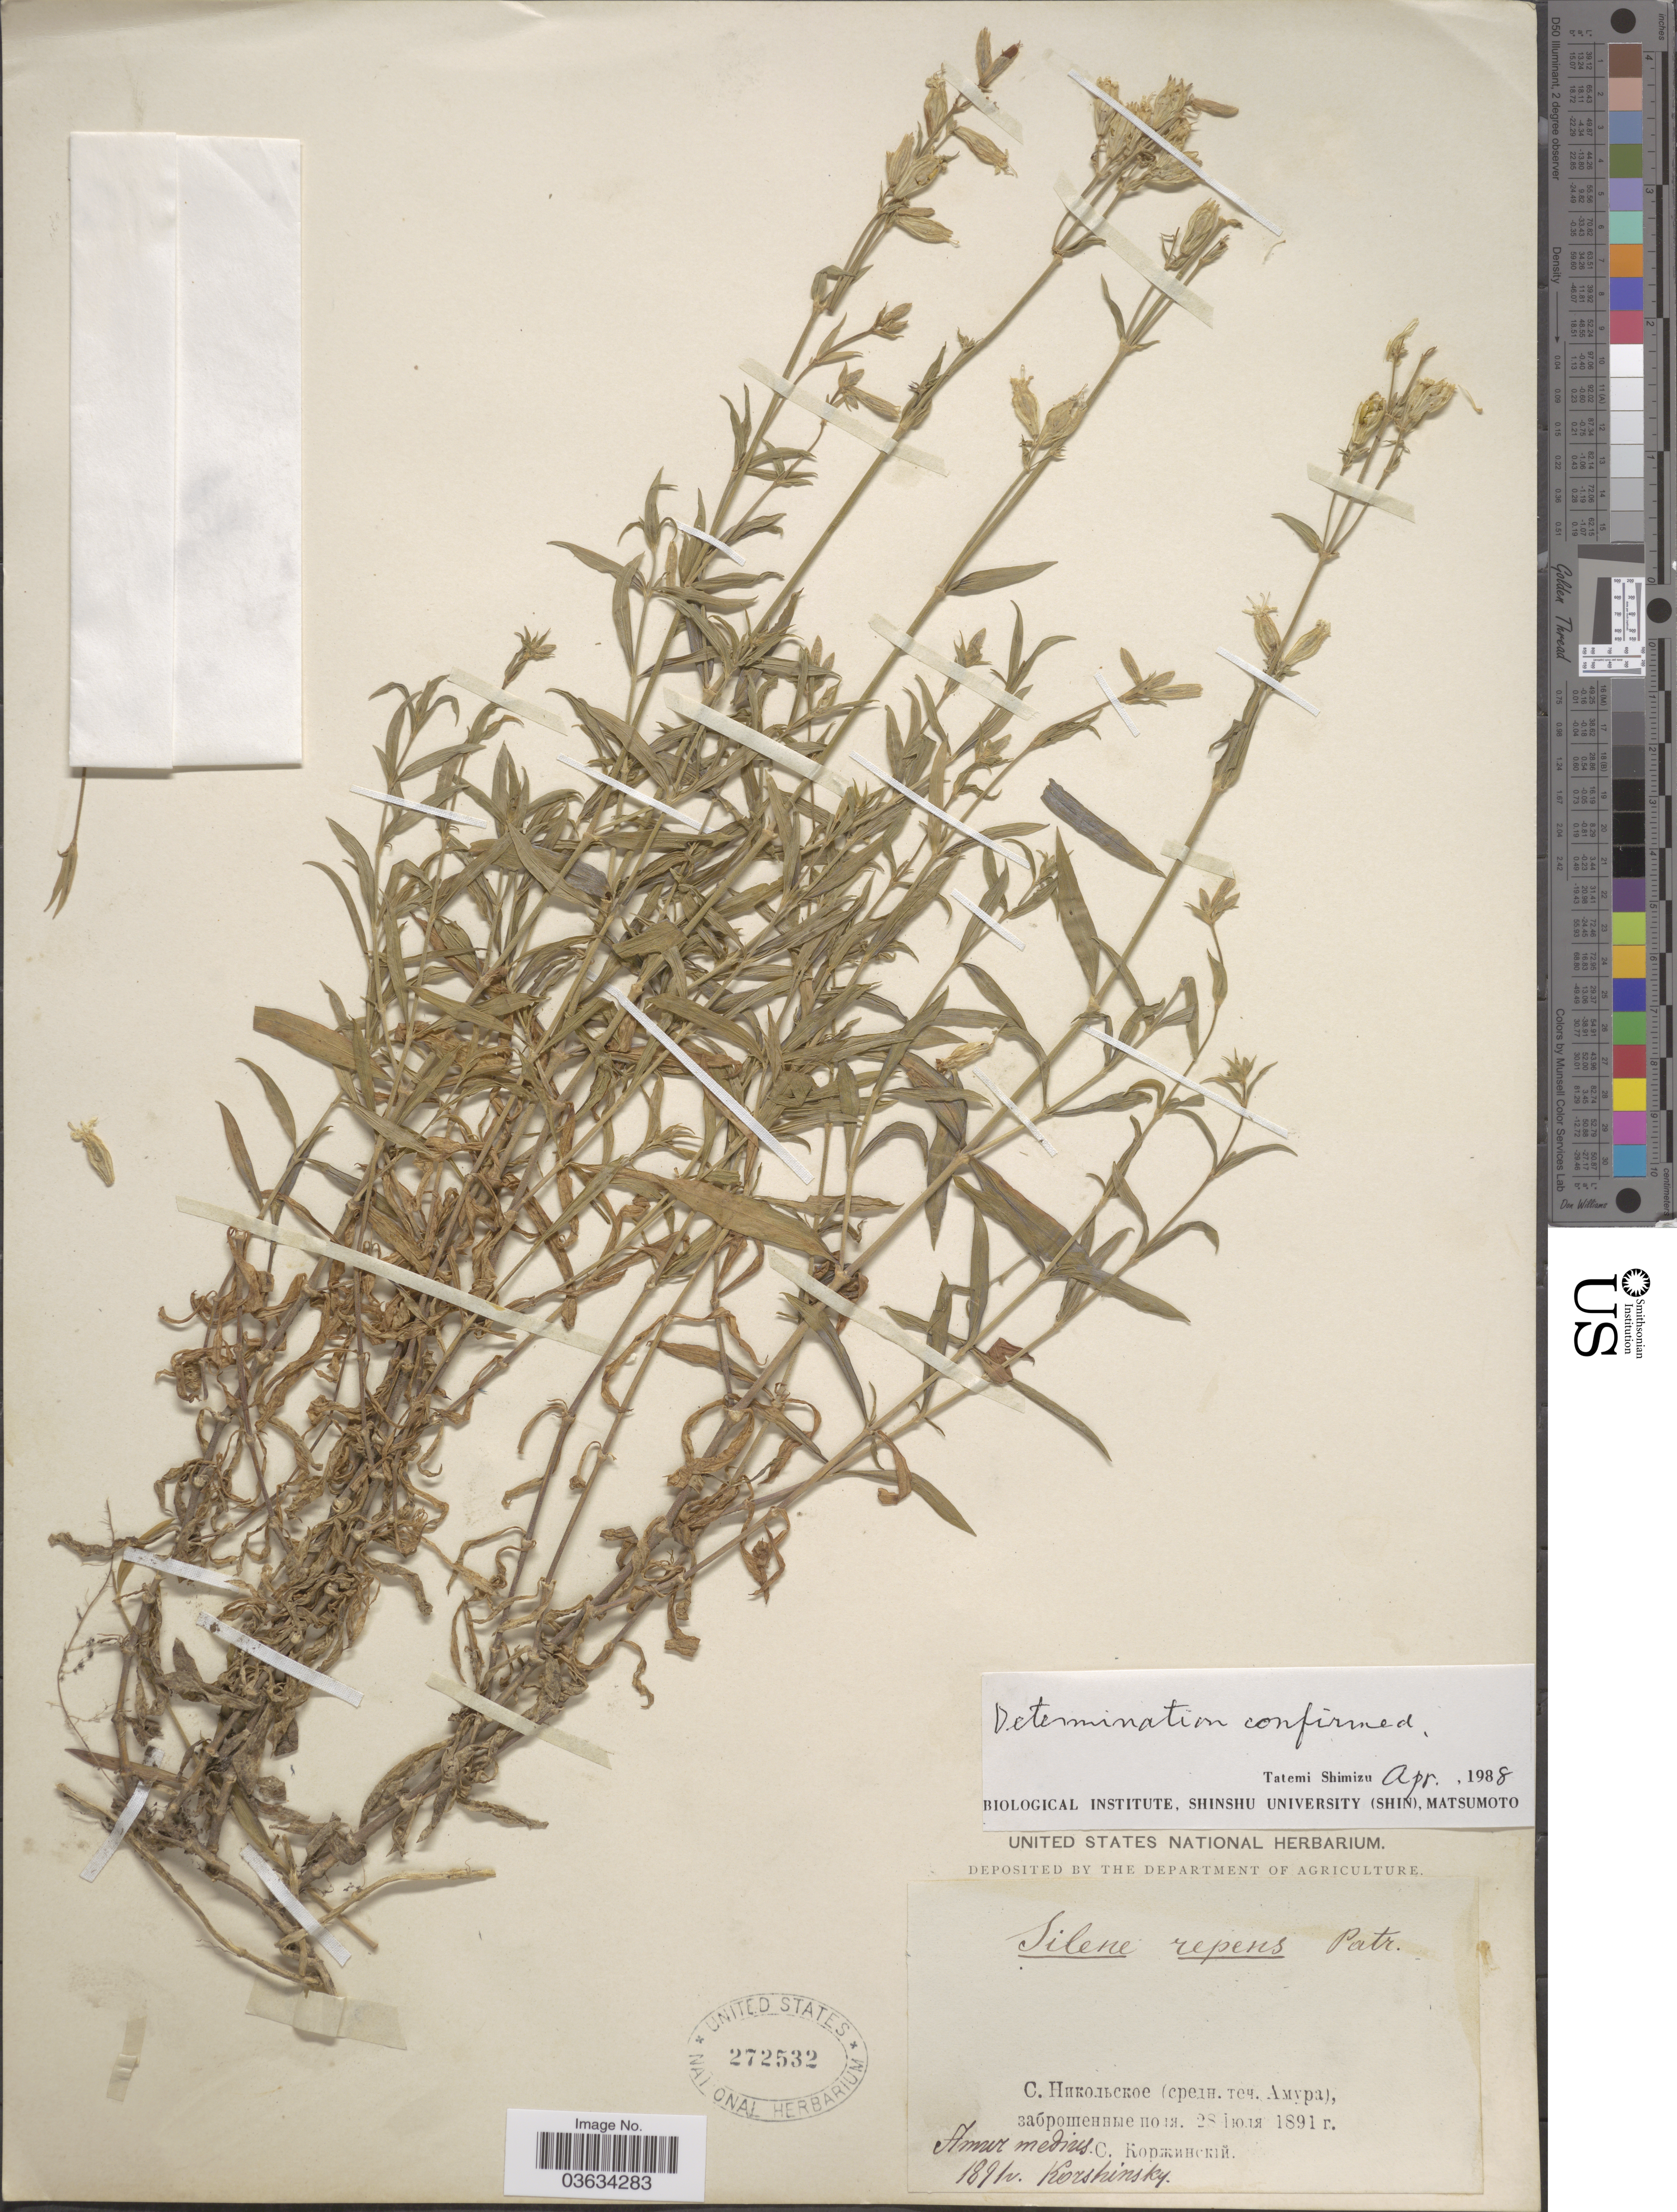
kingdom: Plantae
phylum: Tracheophyta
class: Magnoliopsida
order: Caryophyllales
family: Caryophyllaceae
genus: Silene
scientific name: Silene repens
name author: Patrin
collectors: Korshinsky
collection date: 1891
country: Russian Federation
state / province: Amur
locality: Amur medius.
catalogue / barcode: US 272532